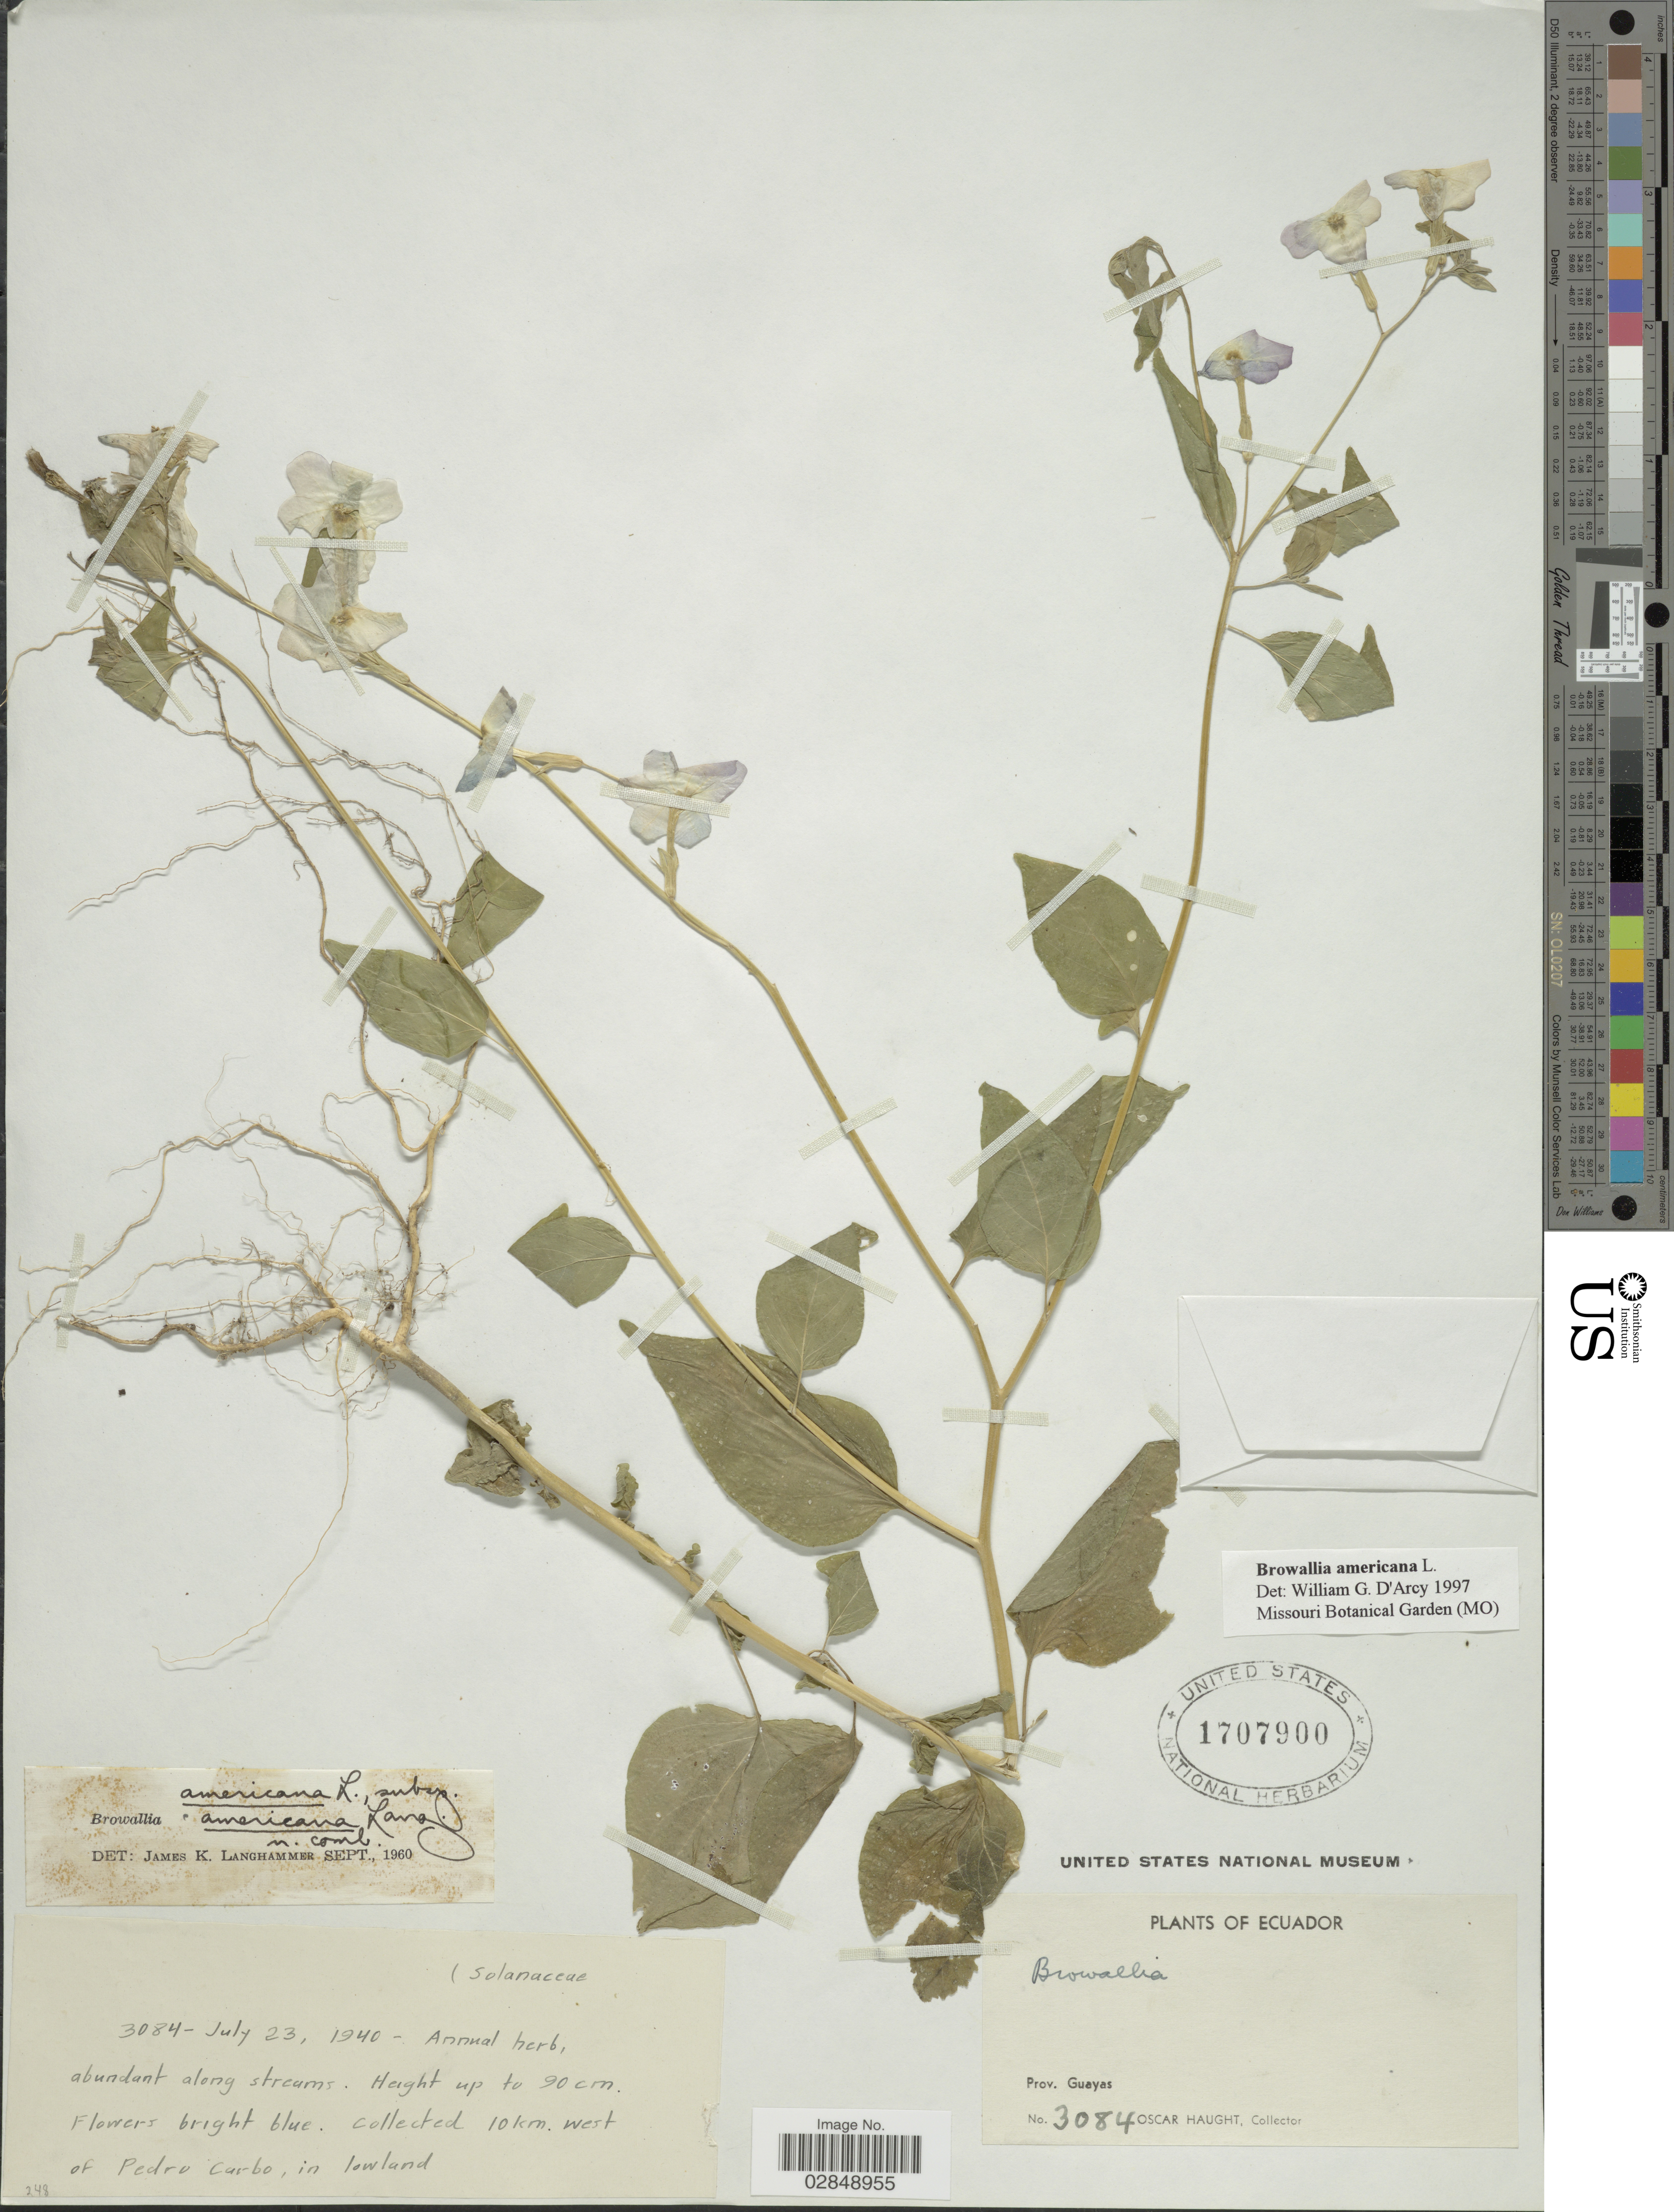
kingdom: Plantae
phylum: Tracheophyta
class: Magnoliopsida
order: Solanales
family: Solanaceae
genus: Browallia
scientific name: Browallia americana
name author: L.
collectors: O. Haught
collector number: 3084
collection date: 1940-07-23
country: Ecuador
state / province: Guayas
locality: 10 km. west of Pedro Carbo.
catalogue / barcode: US 1707900